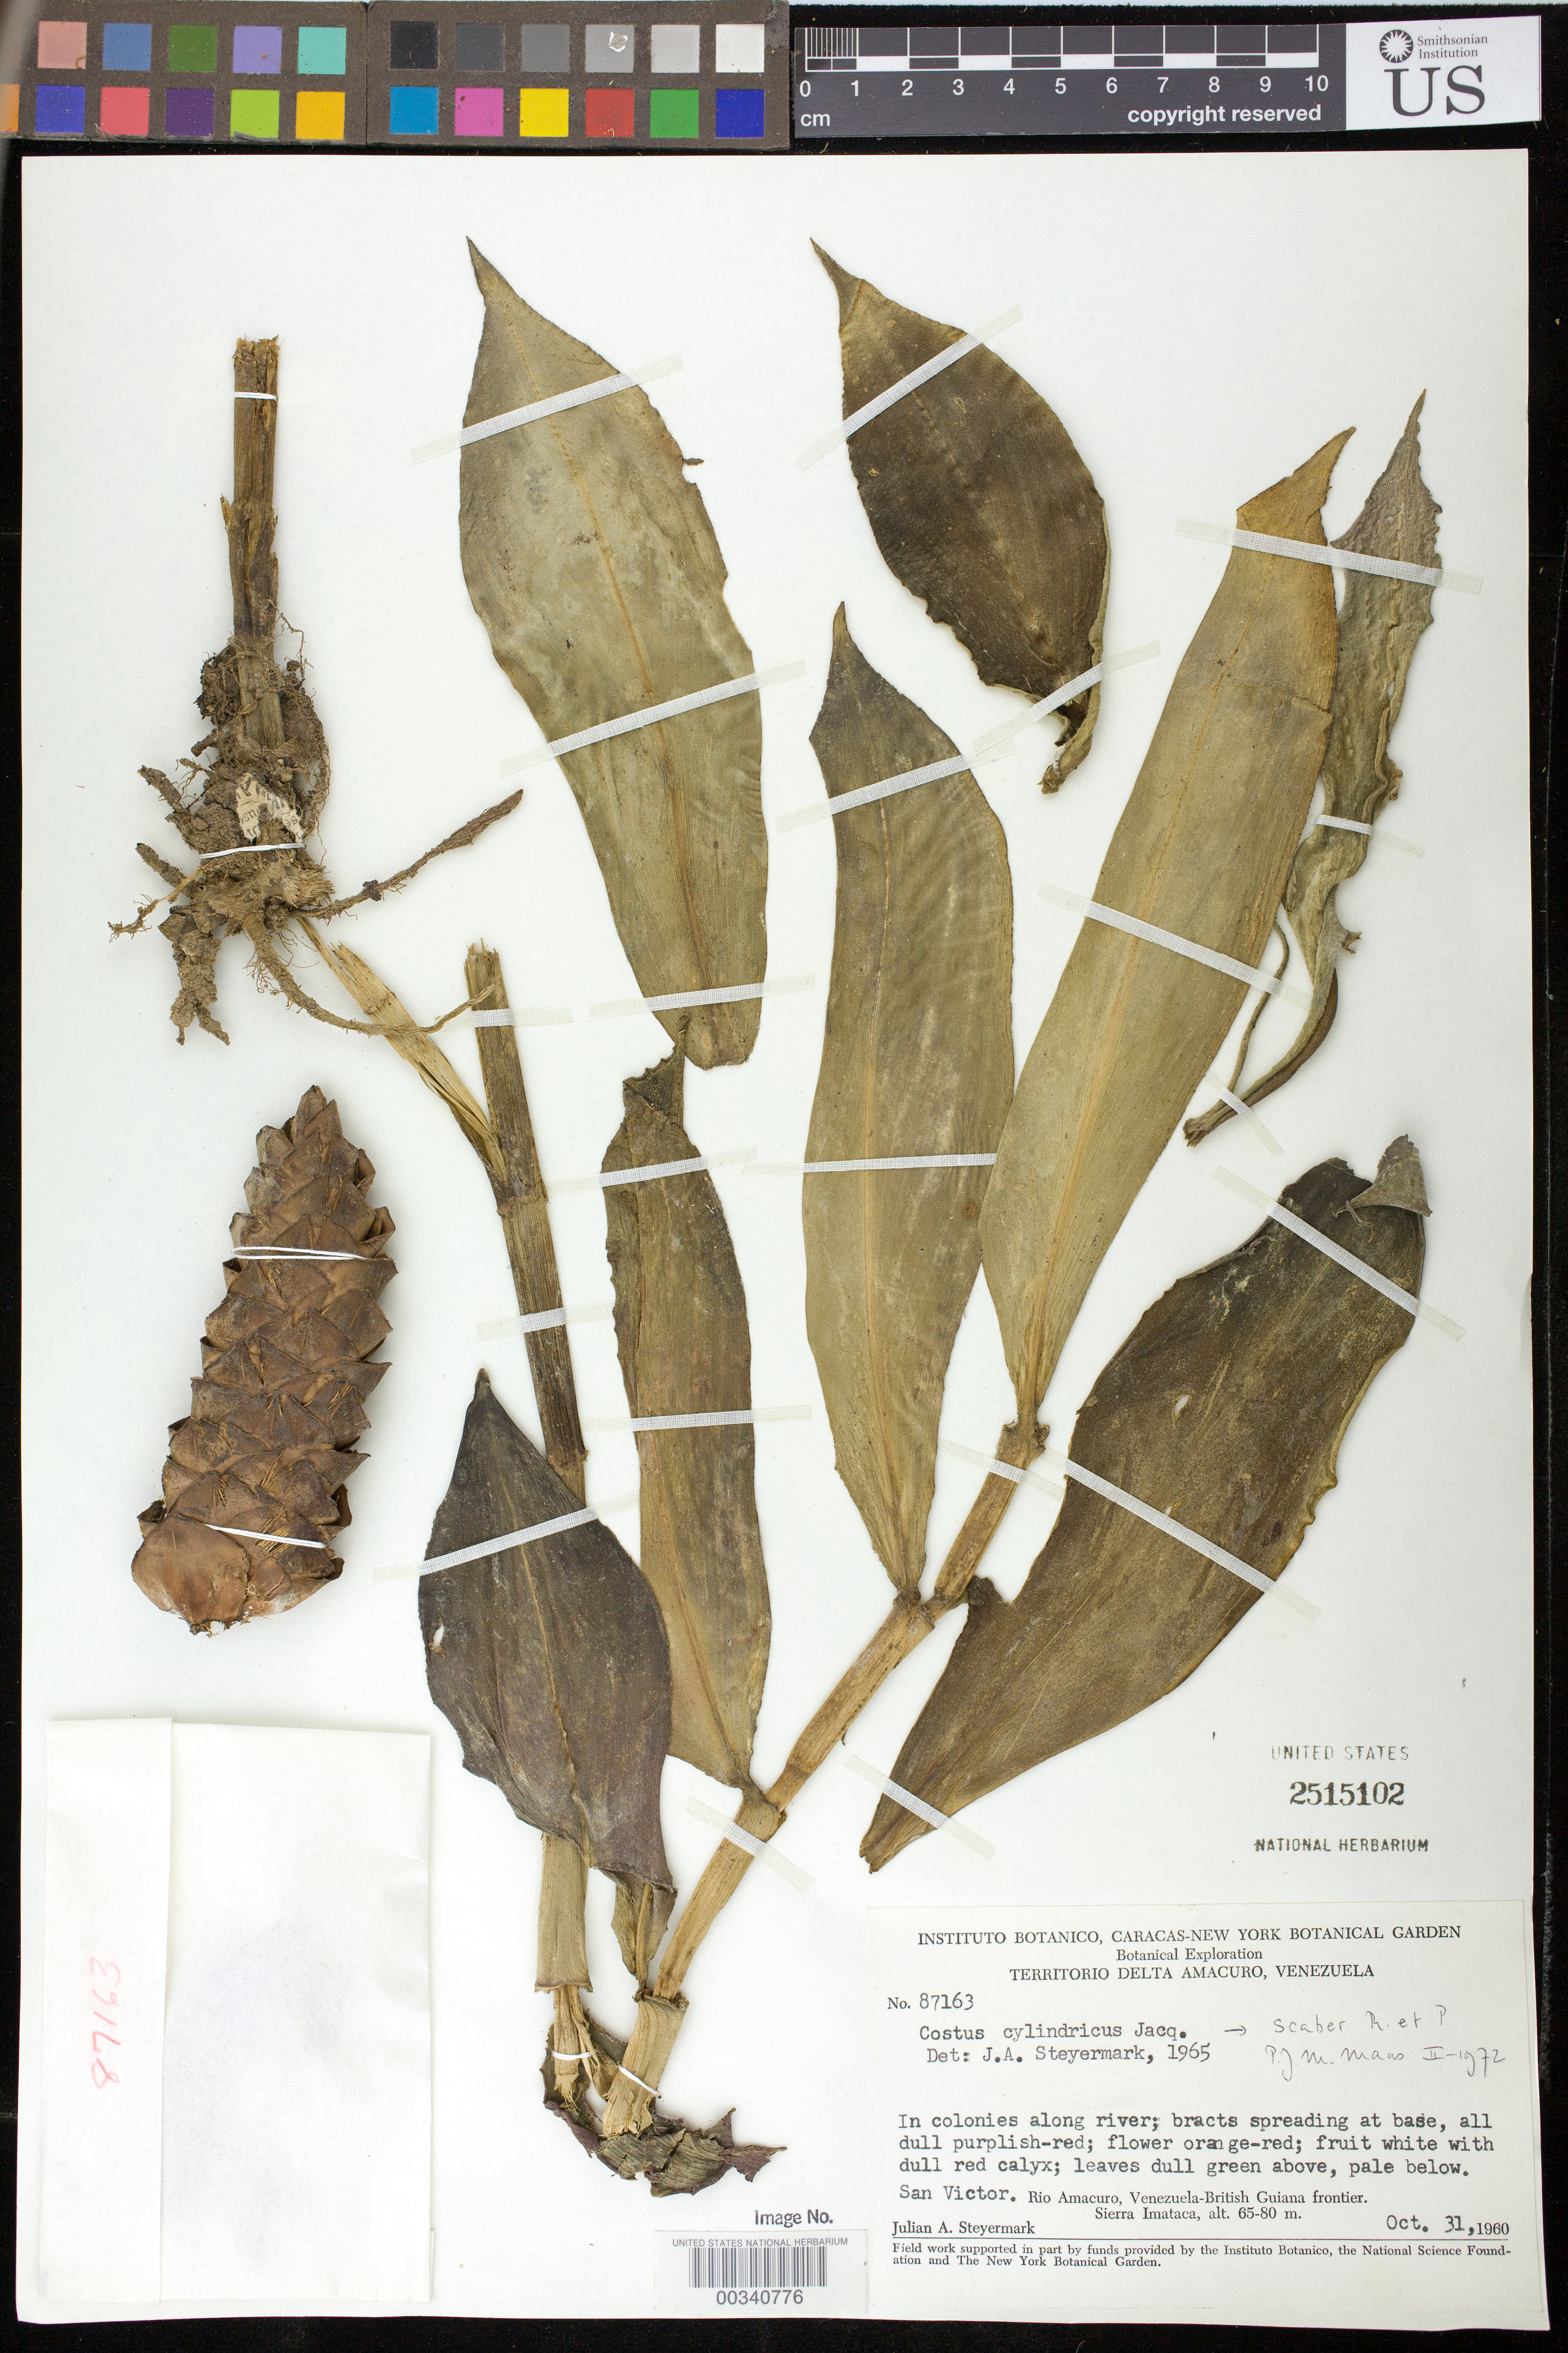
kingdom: Plantae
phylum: Tracheophyta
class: Liliopsida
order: Zingiberales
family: Costaceae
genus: Costus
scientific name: Costus scaber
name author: Ruiz & Pav.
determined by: Maas, Paul J. M.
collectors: J. Steyermark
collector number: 87163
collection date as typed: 31 Oct 1960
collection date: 1960-10-31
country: Venezuela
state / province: Delta Amacuro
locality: San Victor. Rio Amacuro, Venezuela-Guyana border, Sierra Imataca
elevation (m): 65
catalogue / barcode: US 2515102